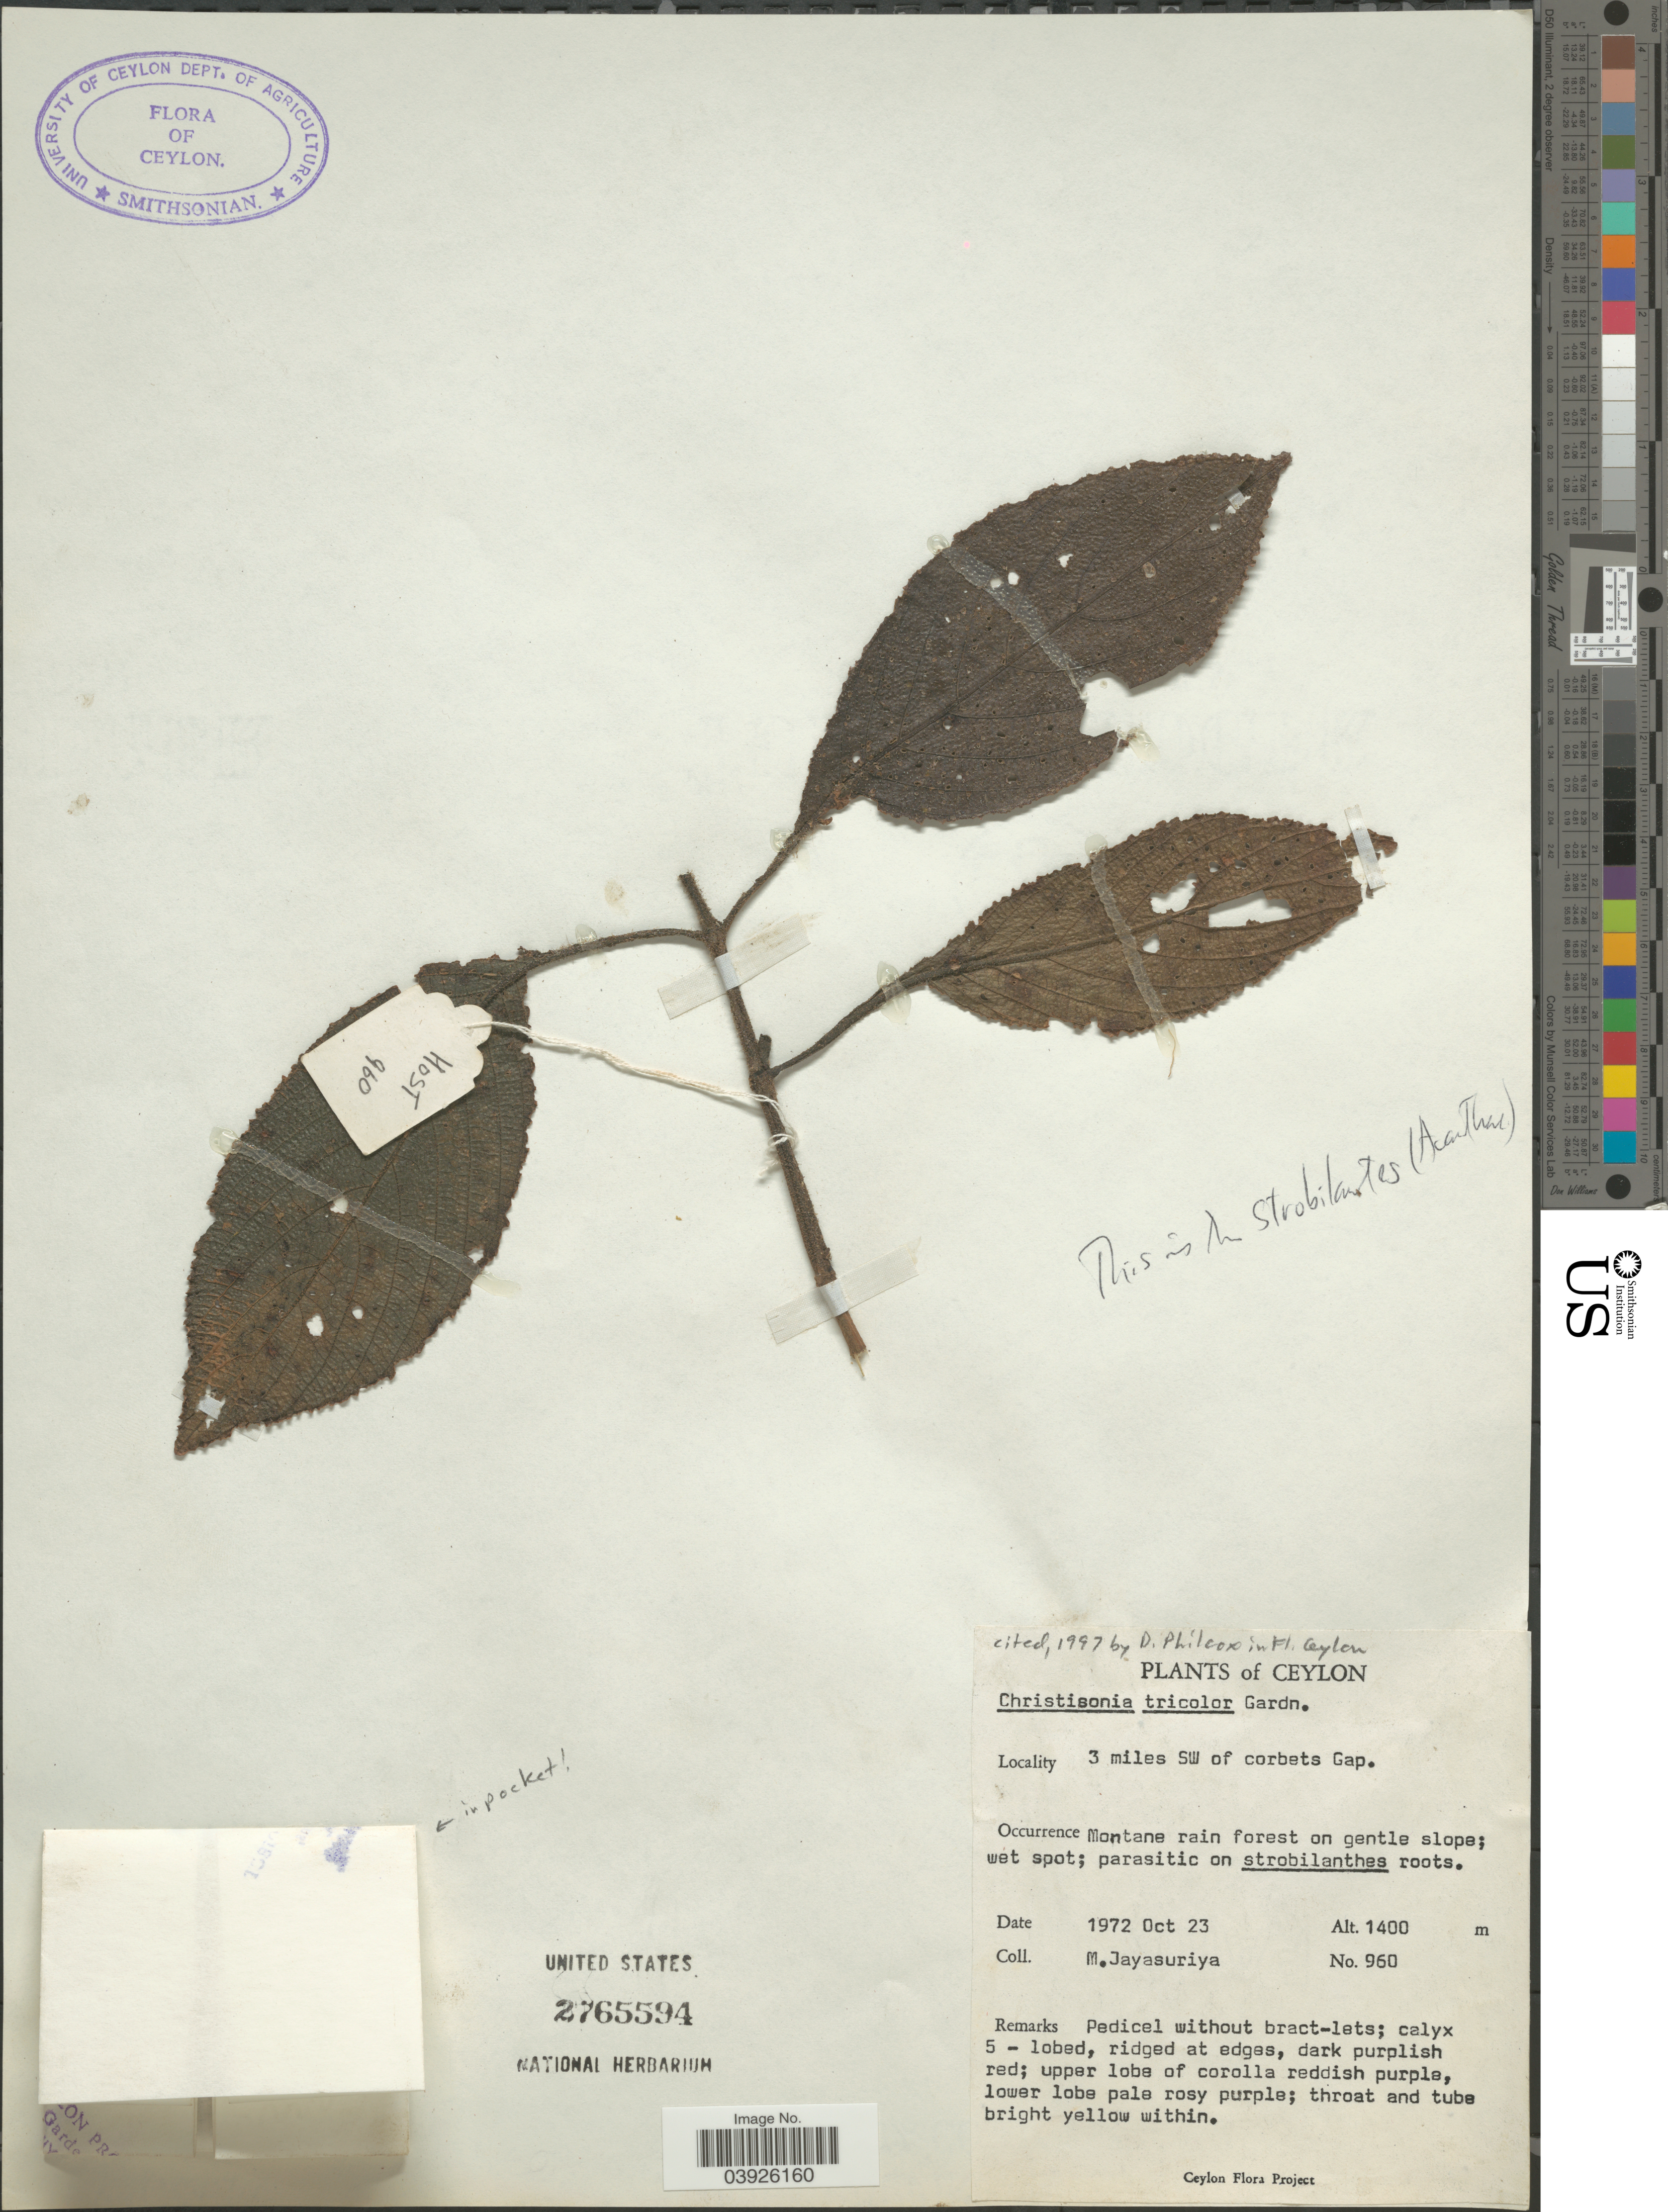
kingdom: Plantae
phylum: Tracheophyta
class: Magnoliopsida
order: Lamiales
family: Orobanchaceae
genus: Christisonia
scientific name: Christisonia tricolor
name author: Gardner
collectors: M. Jayasuriya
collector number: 960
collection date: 1972-10-23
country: Sri Lanka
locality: Ceylon. 3 miles SW of corbets Gap.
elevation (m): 1400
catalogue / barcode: US 2765594